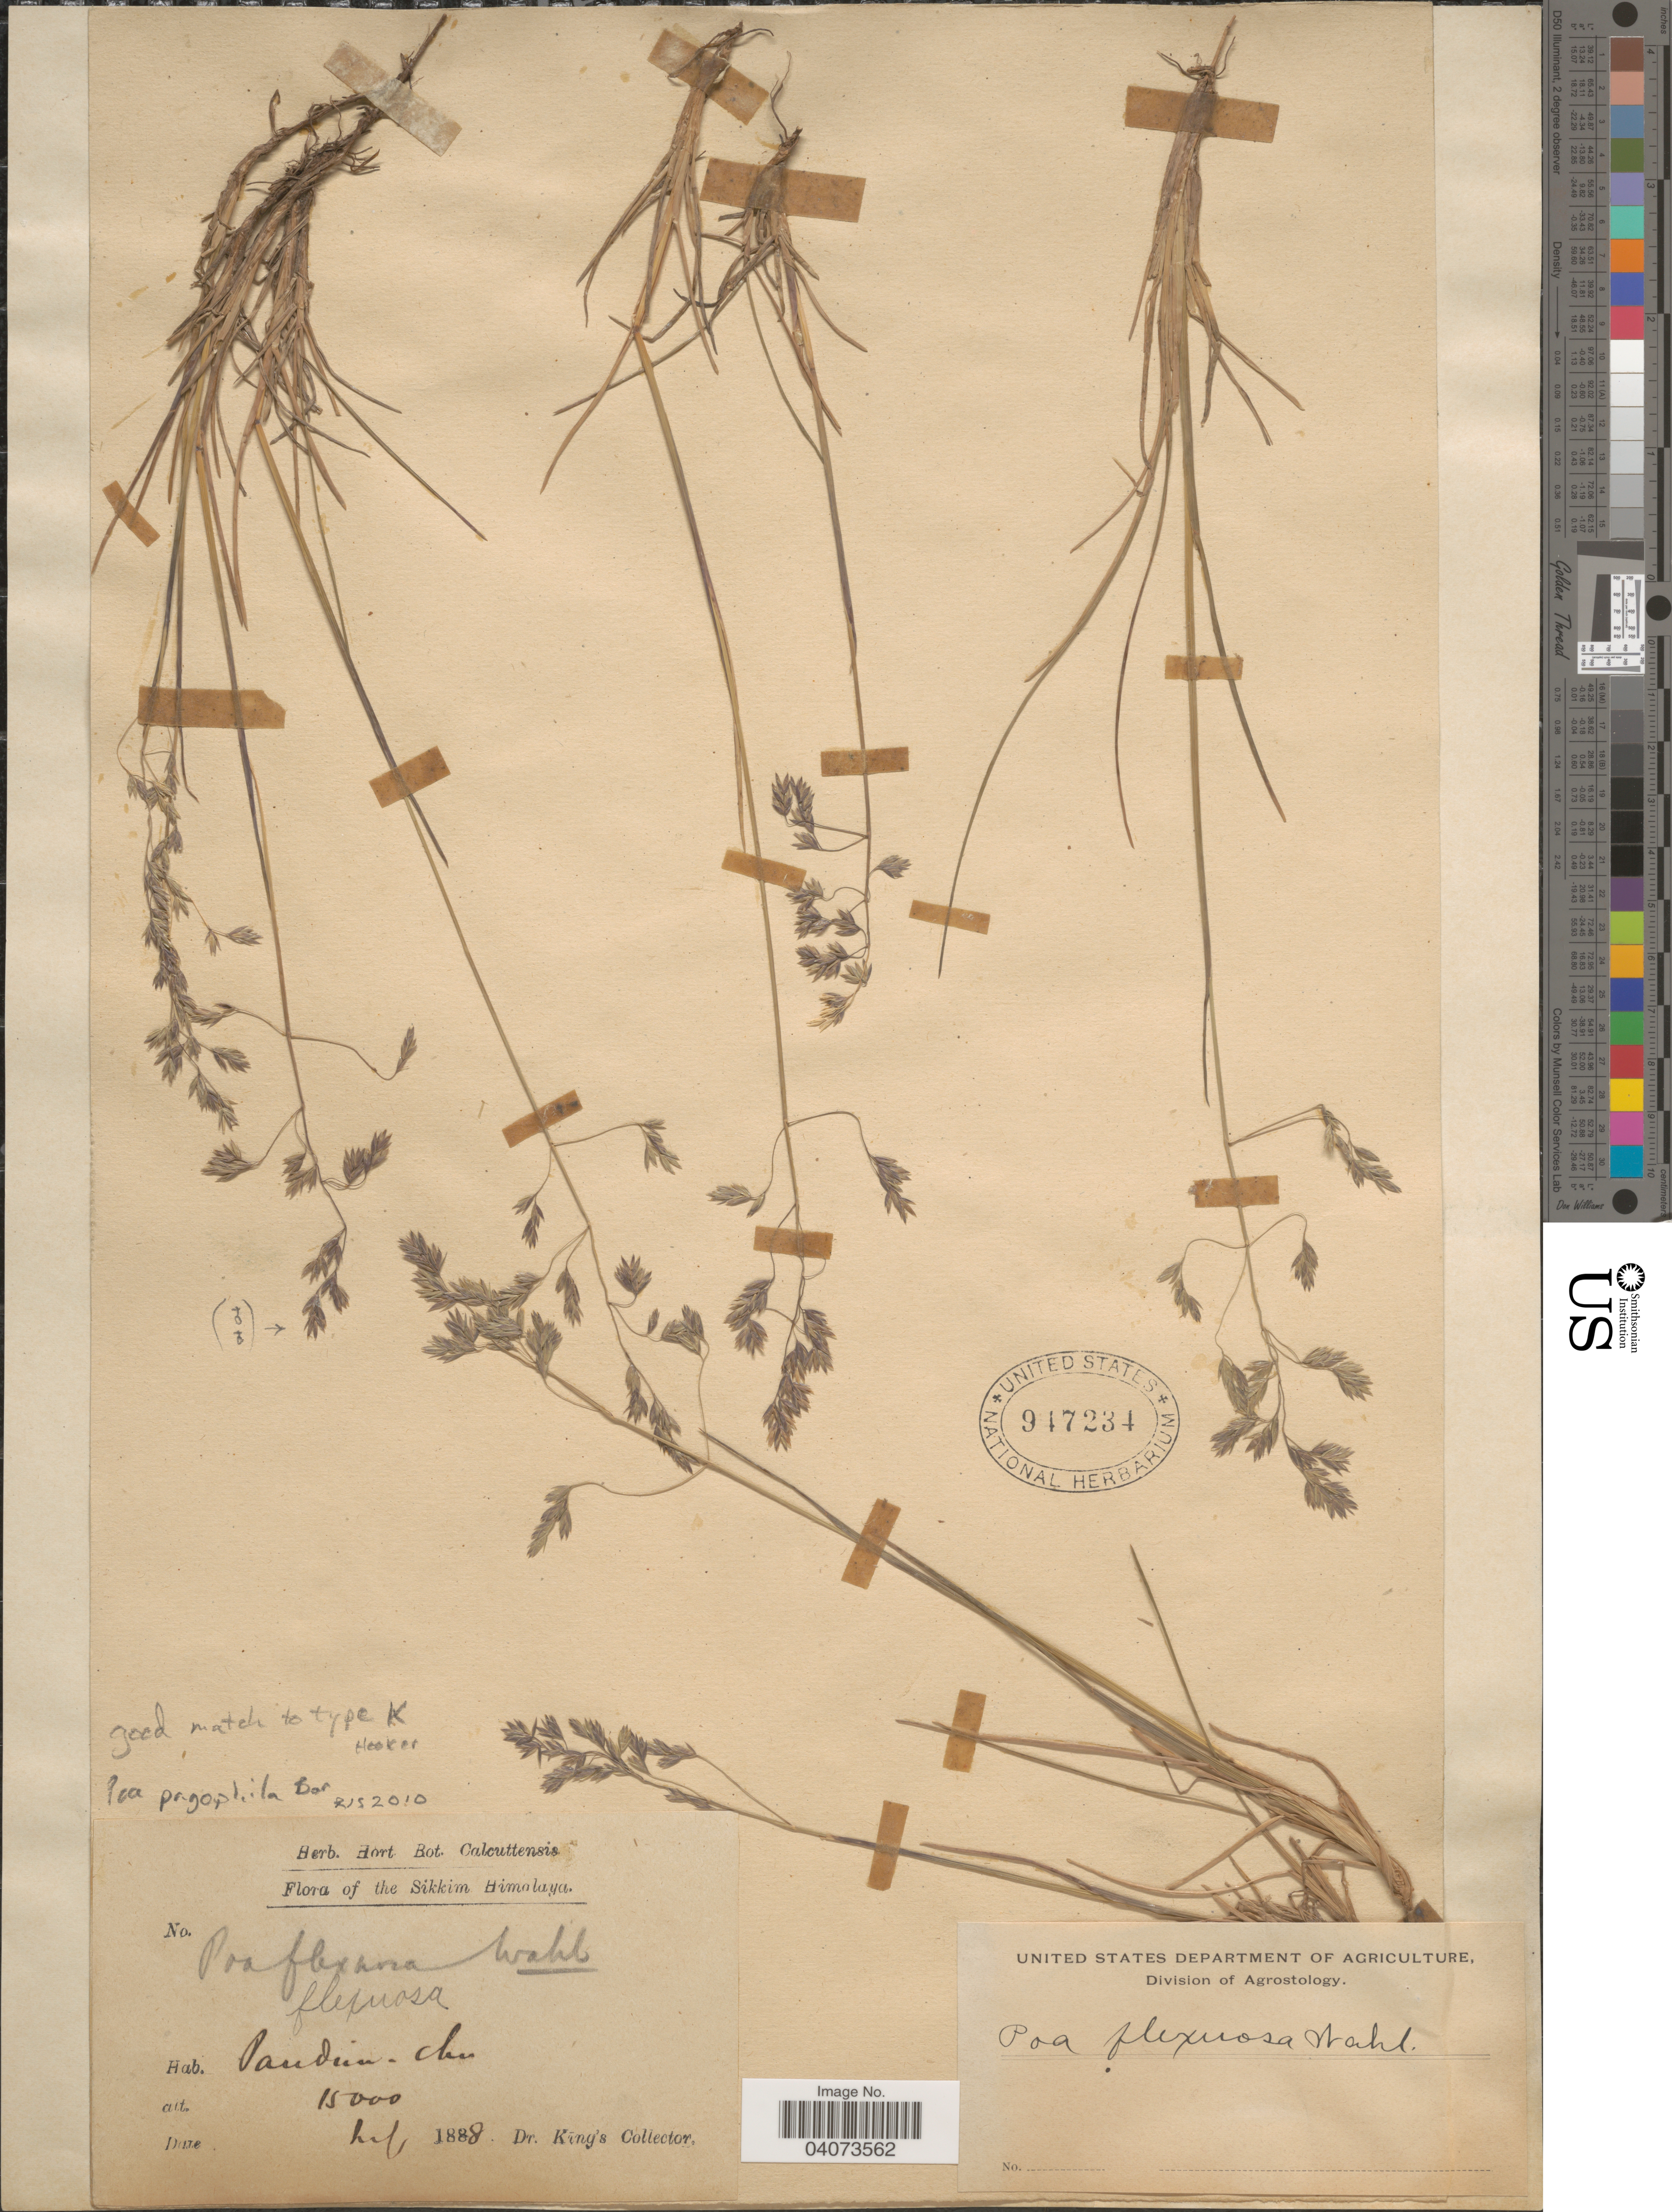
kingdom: Plantae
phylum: Tracheophyta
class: Liliopsida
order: Poales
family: Poaceae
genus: Poa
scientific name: Poa pagophila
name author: Bor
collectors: Dr. King's collector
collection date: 1888-07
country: India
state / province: Sikkim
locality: Sikkim Himalaya. Pandun-Chu. [interpreted]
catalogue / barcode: US 947234